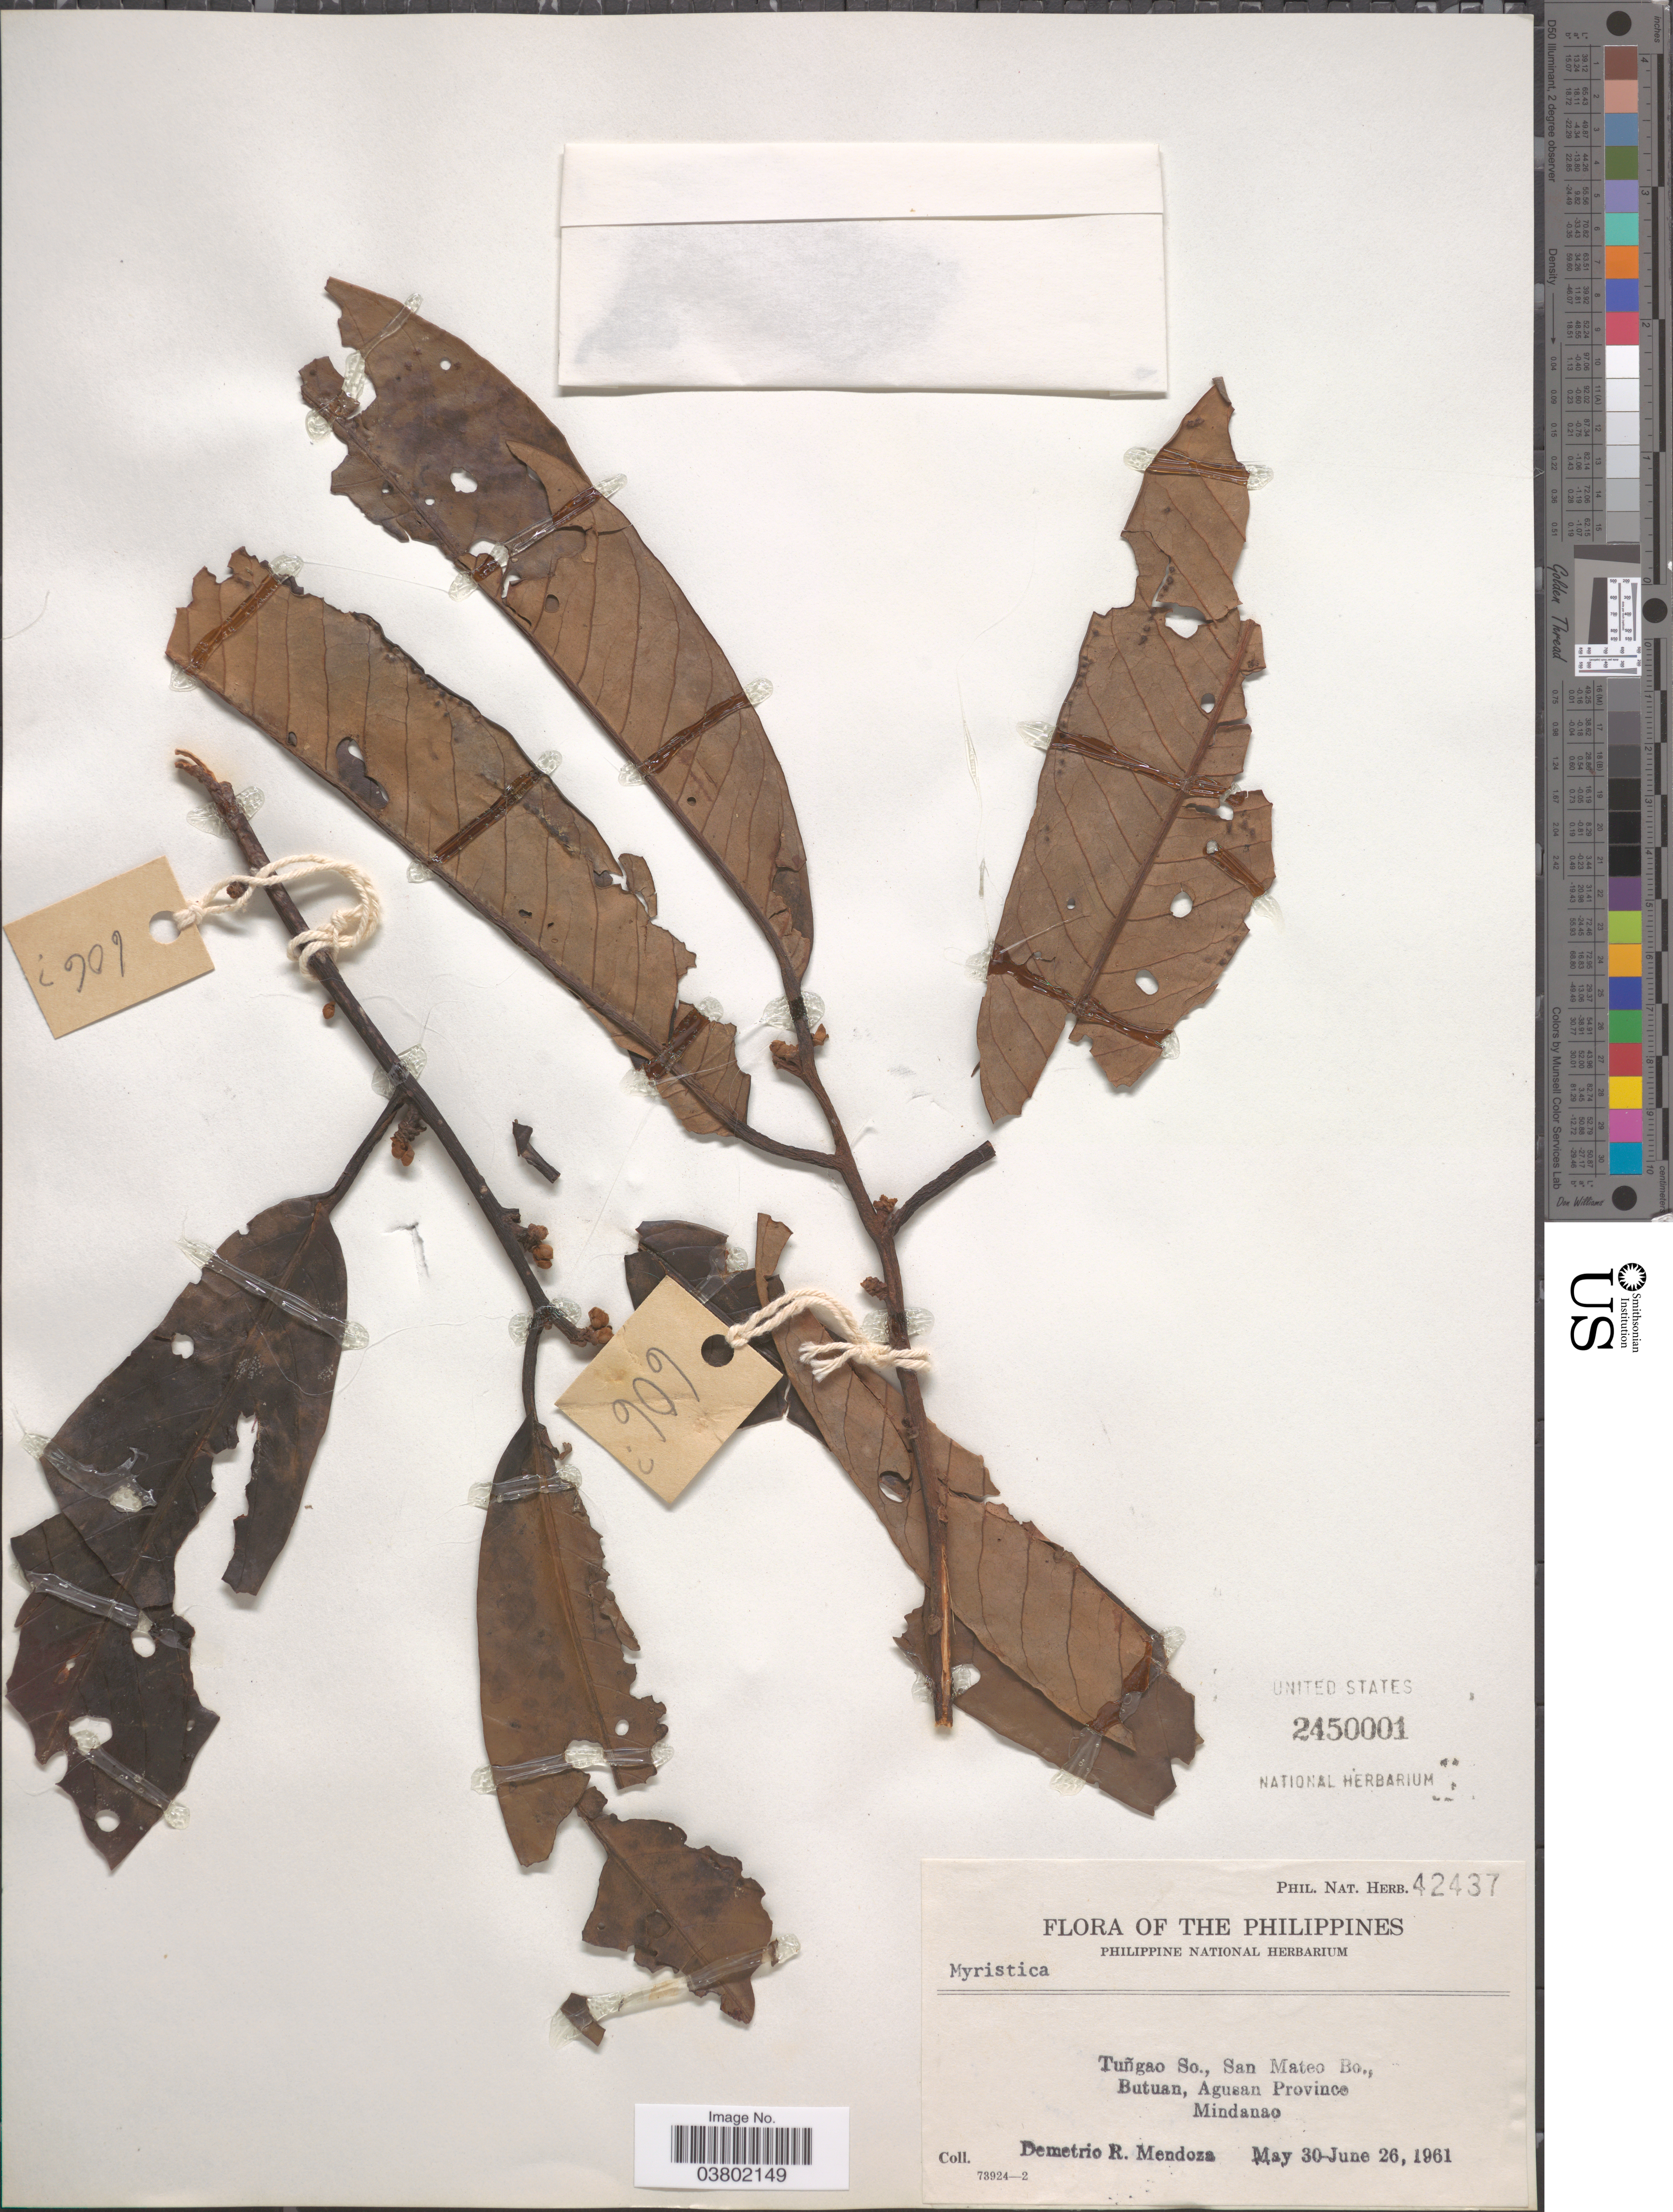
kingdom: Plantae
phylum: Tracheophyta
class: Magnoliopsida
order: Magnoliales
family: Myristicaceae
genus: Myristica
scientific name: Myristica sp.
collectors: D. Mendoza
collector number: Phil. Nat. Herb. 42437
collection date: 1961-05-30/1961-06-26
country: Philippines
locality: Tuñgao So., San Mateo Bo., Butuan, Agusan Province, Mindanao.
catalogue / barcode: US 2450001